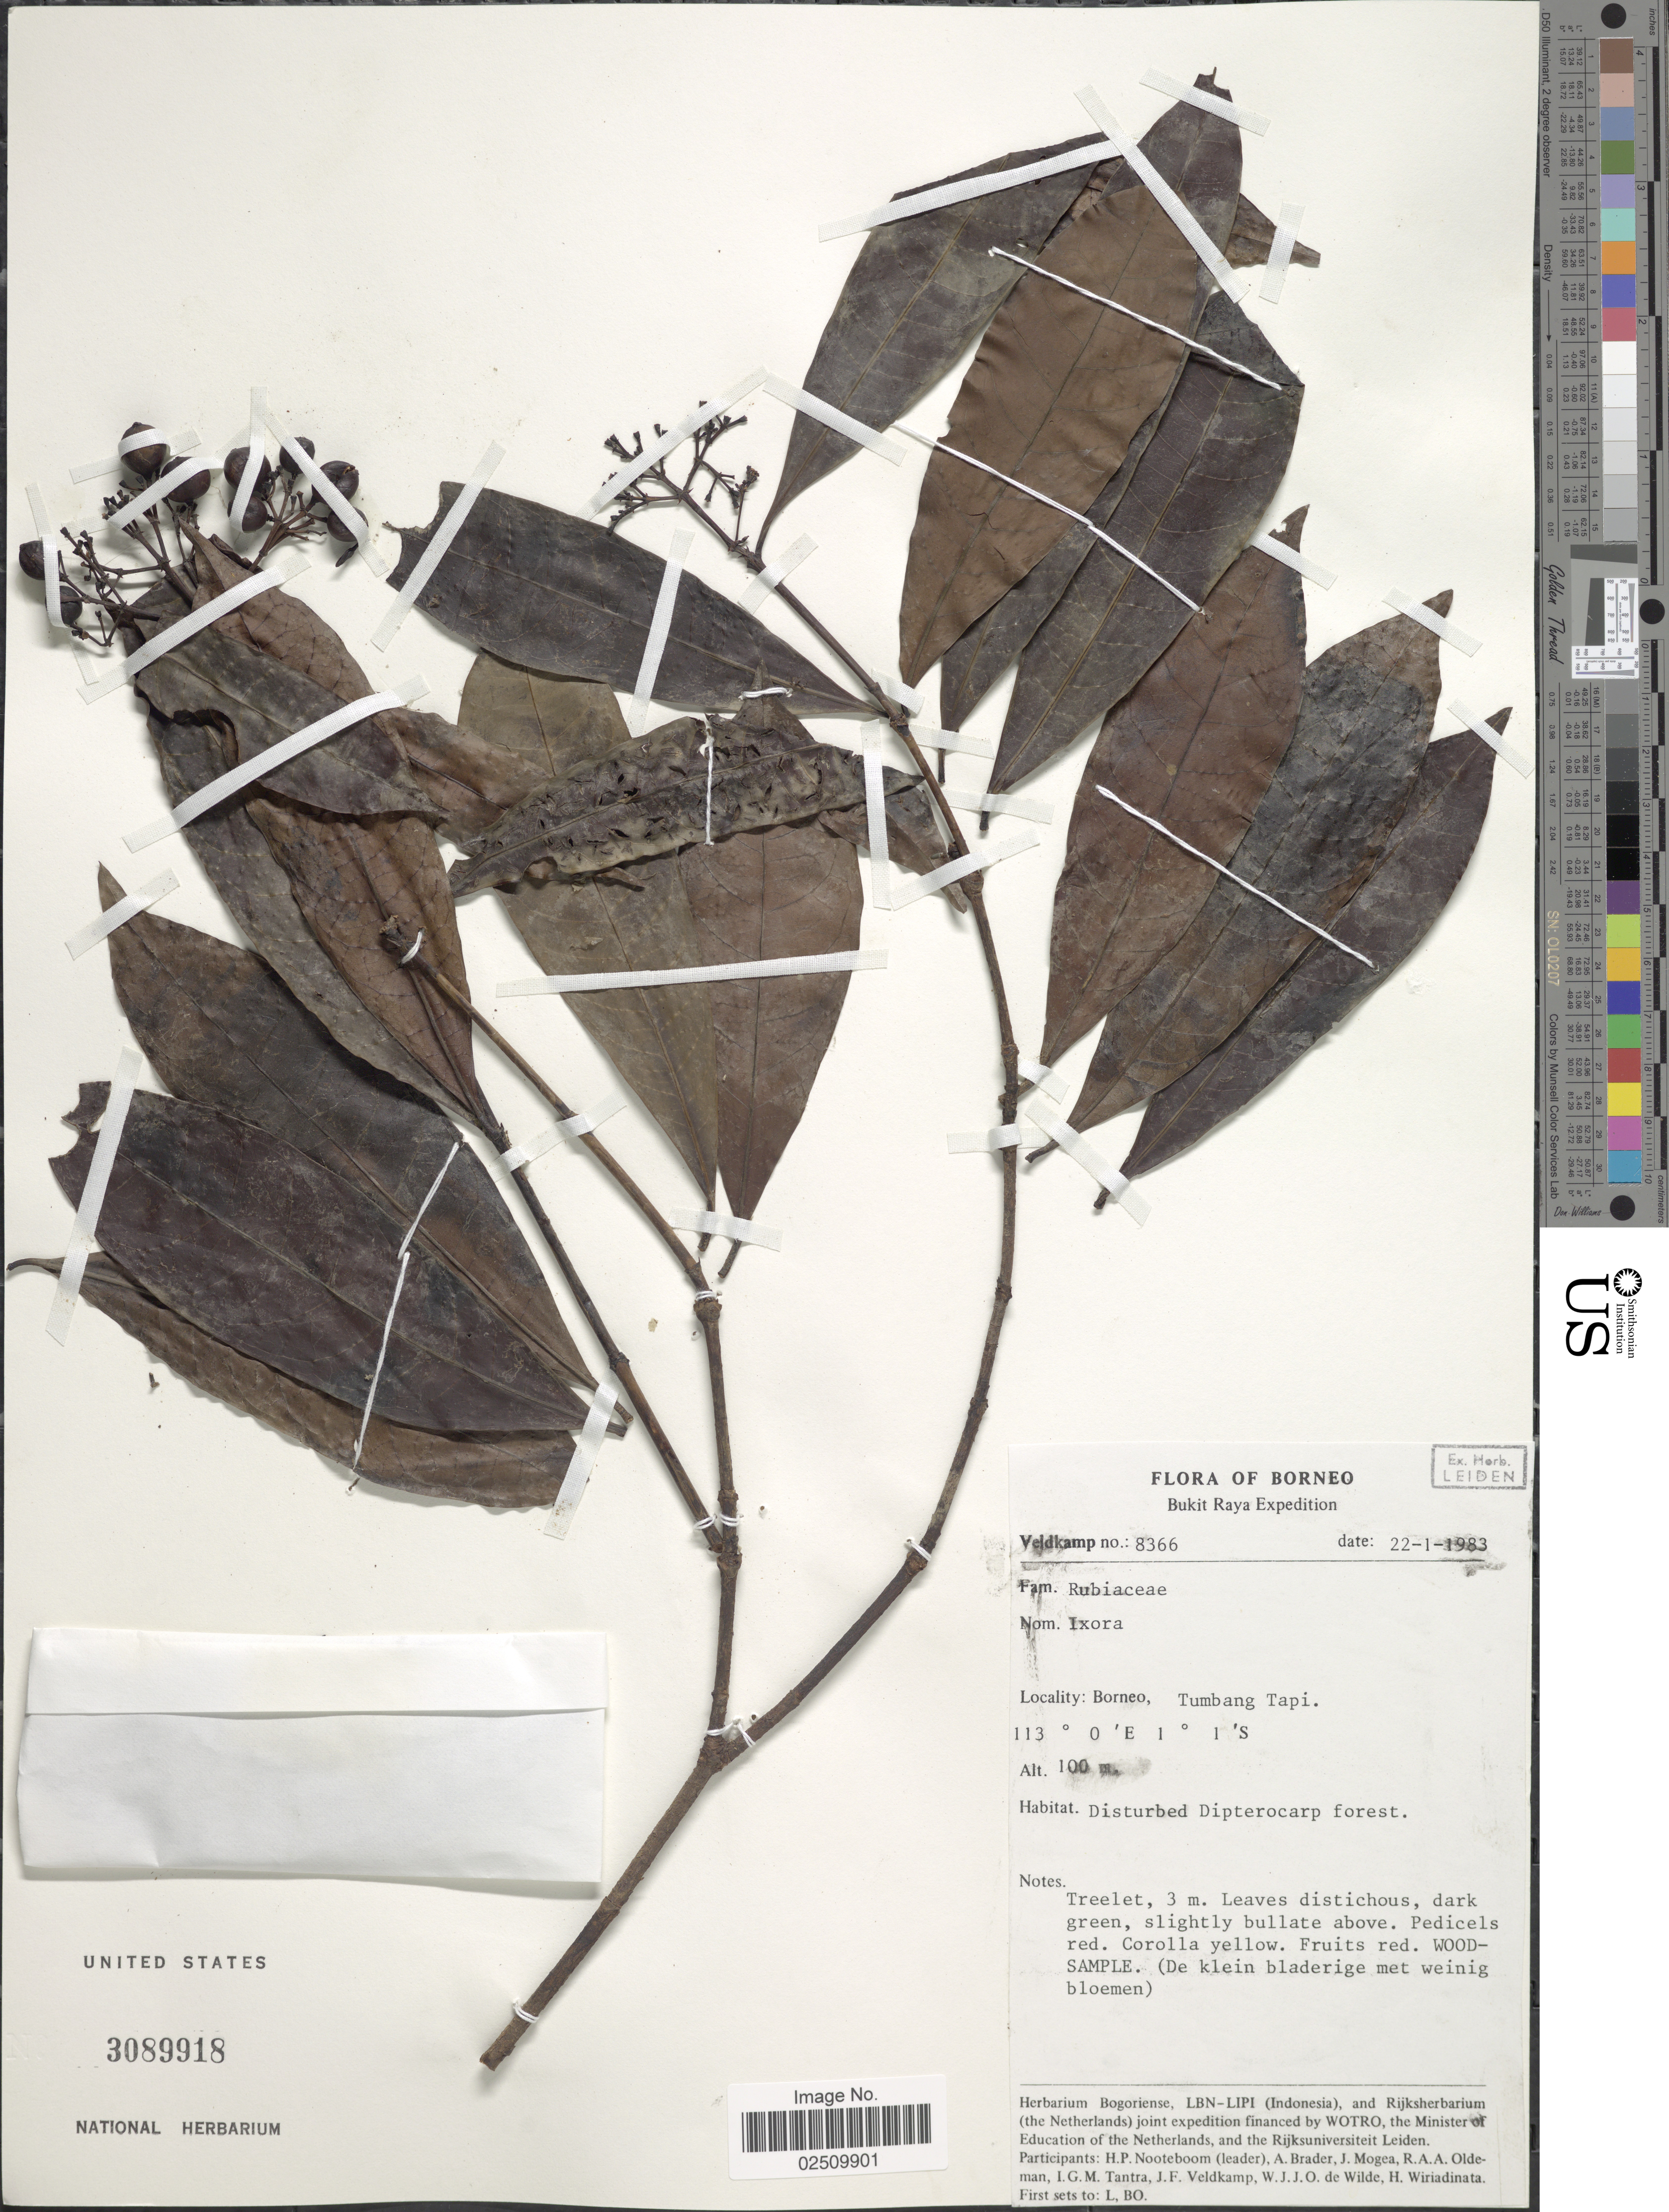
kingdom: Plantae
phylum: Tracheophyta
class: Magnoliopsida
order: Gentianales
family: Rubiaceae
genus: Ixora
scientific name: Ixora sp.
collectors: J. F. Veldkamp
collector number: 8366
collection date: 1983-01-22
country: Indonesia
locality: Borneo. Bukit Raya. Tumbang Tapi.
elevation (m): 100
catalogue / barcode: US 3089918